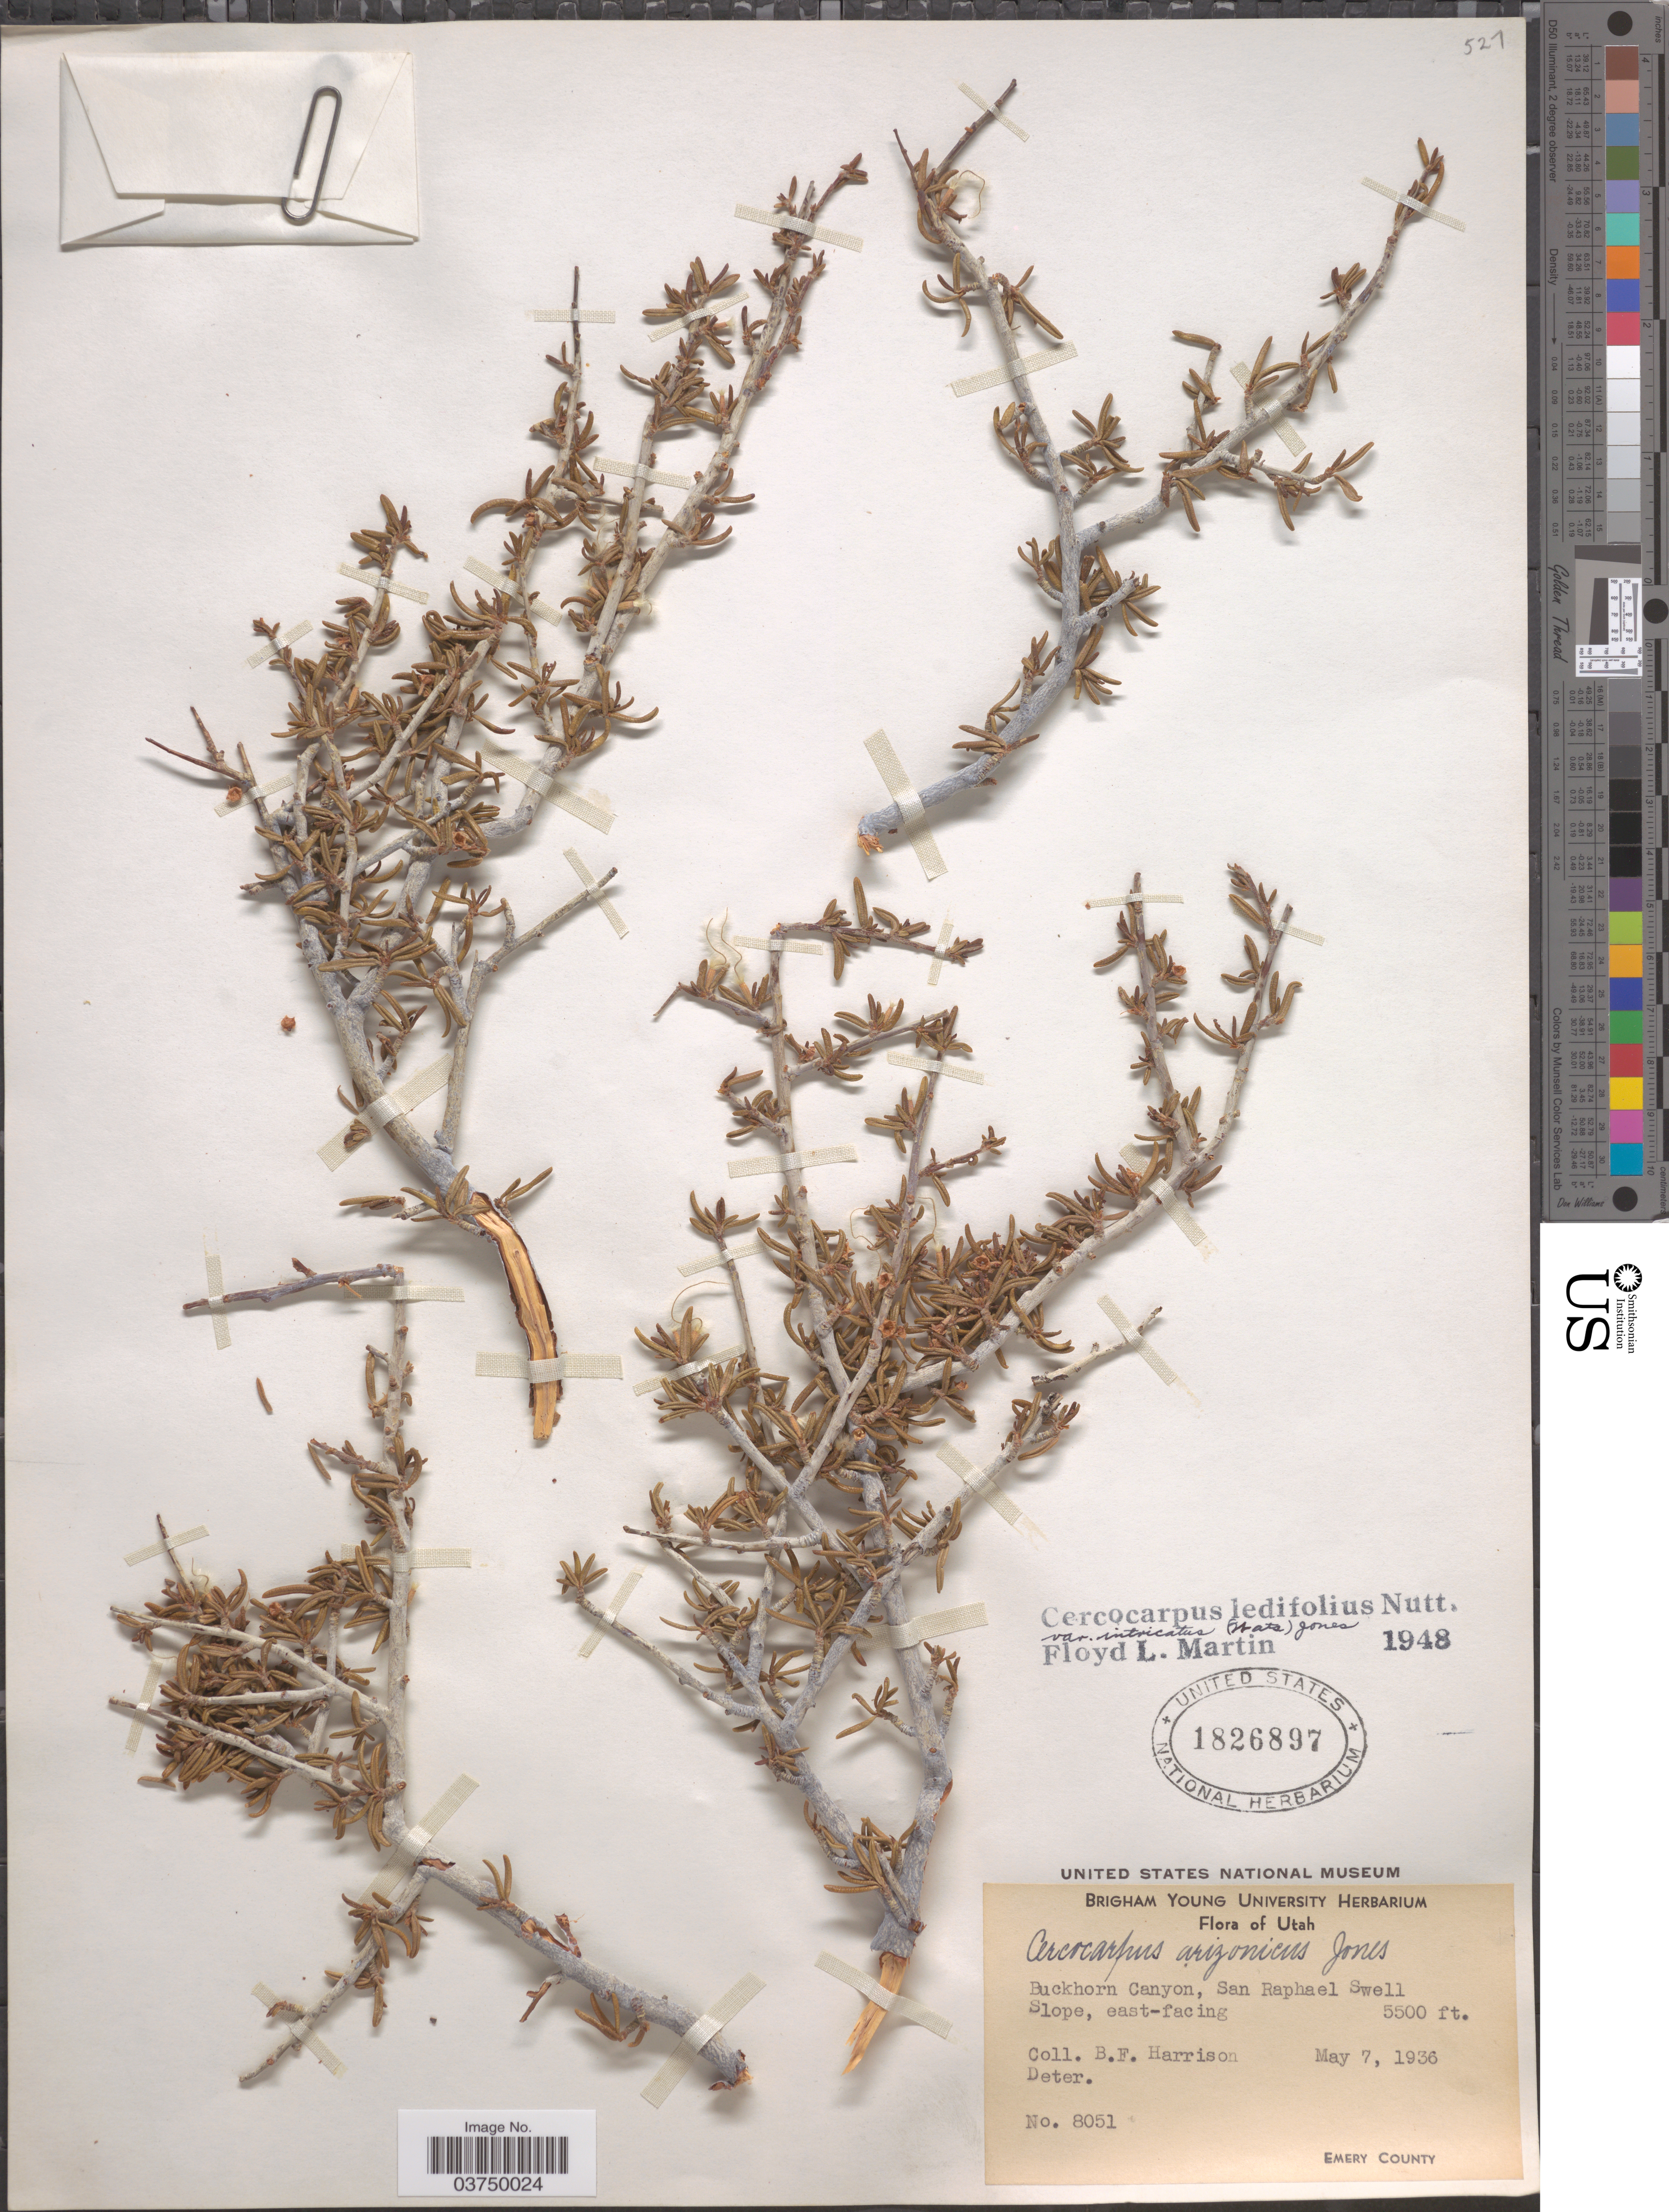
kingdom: Plantae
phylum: Tracheophyta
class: Magnoliopsida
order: Rosales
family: Rosaceae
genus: Cercocarpus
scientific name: Cercocarpus ledifolius var. intricatus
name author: Nutt.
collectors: B. F. Harrison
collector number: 8051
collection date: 1936-05-07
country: United States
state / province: Utah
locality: Buckhorn Canyon, San Raphael Swell Slope, east-facing. Emery County.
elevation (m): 1676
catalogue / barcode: US 1826897